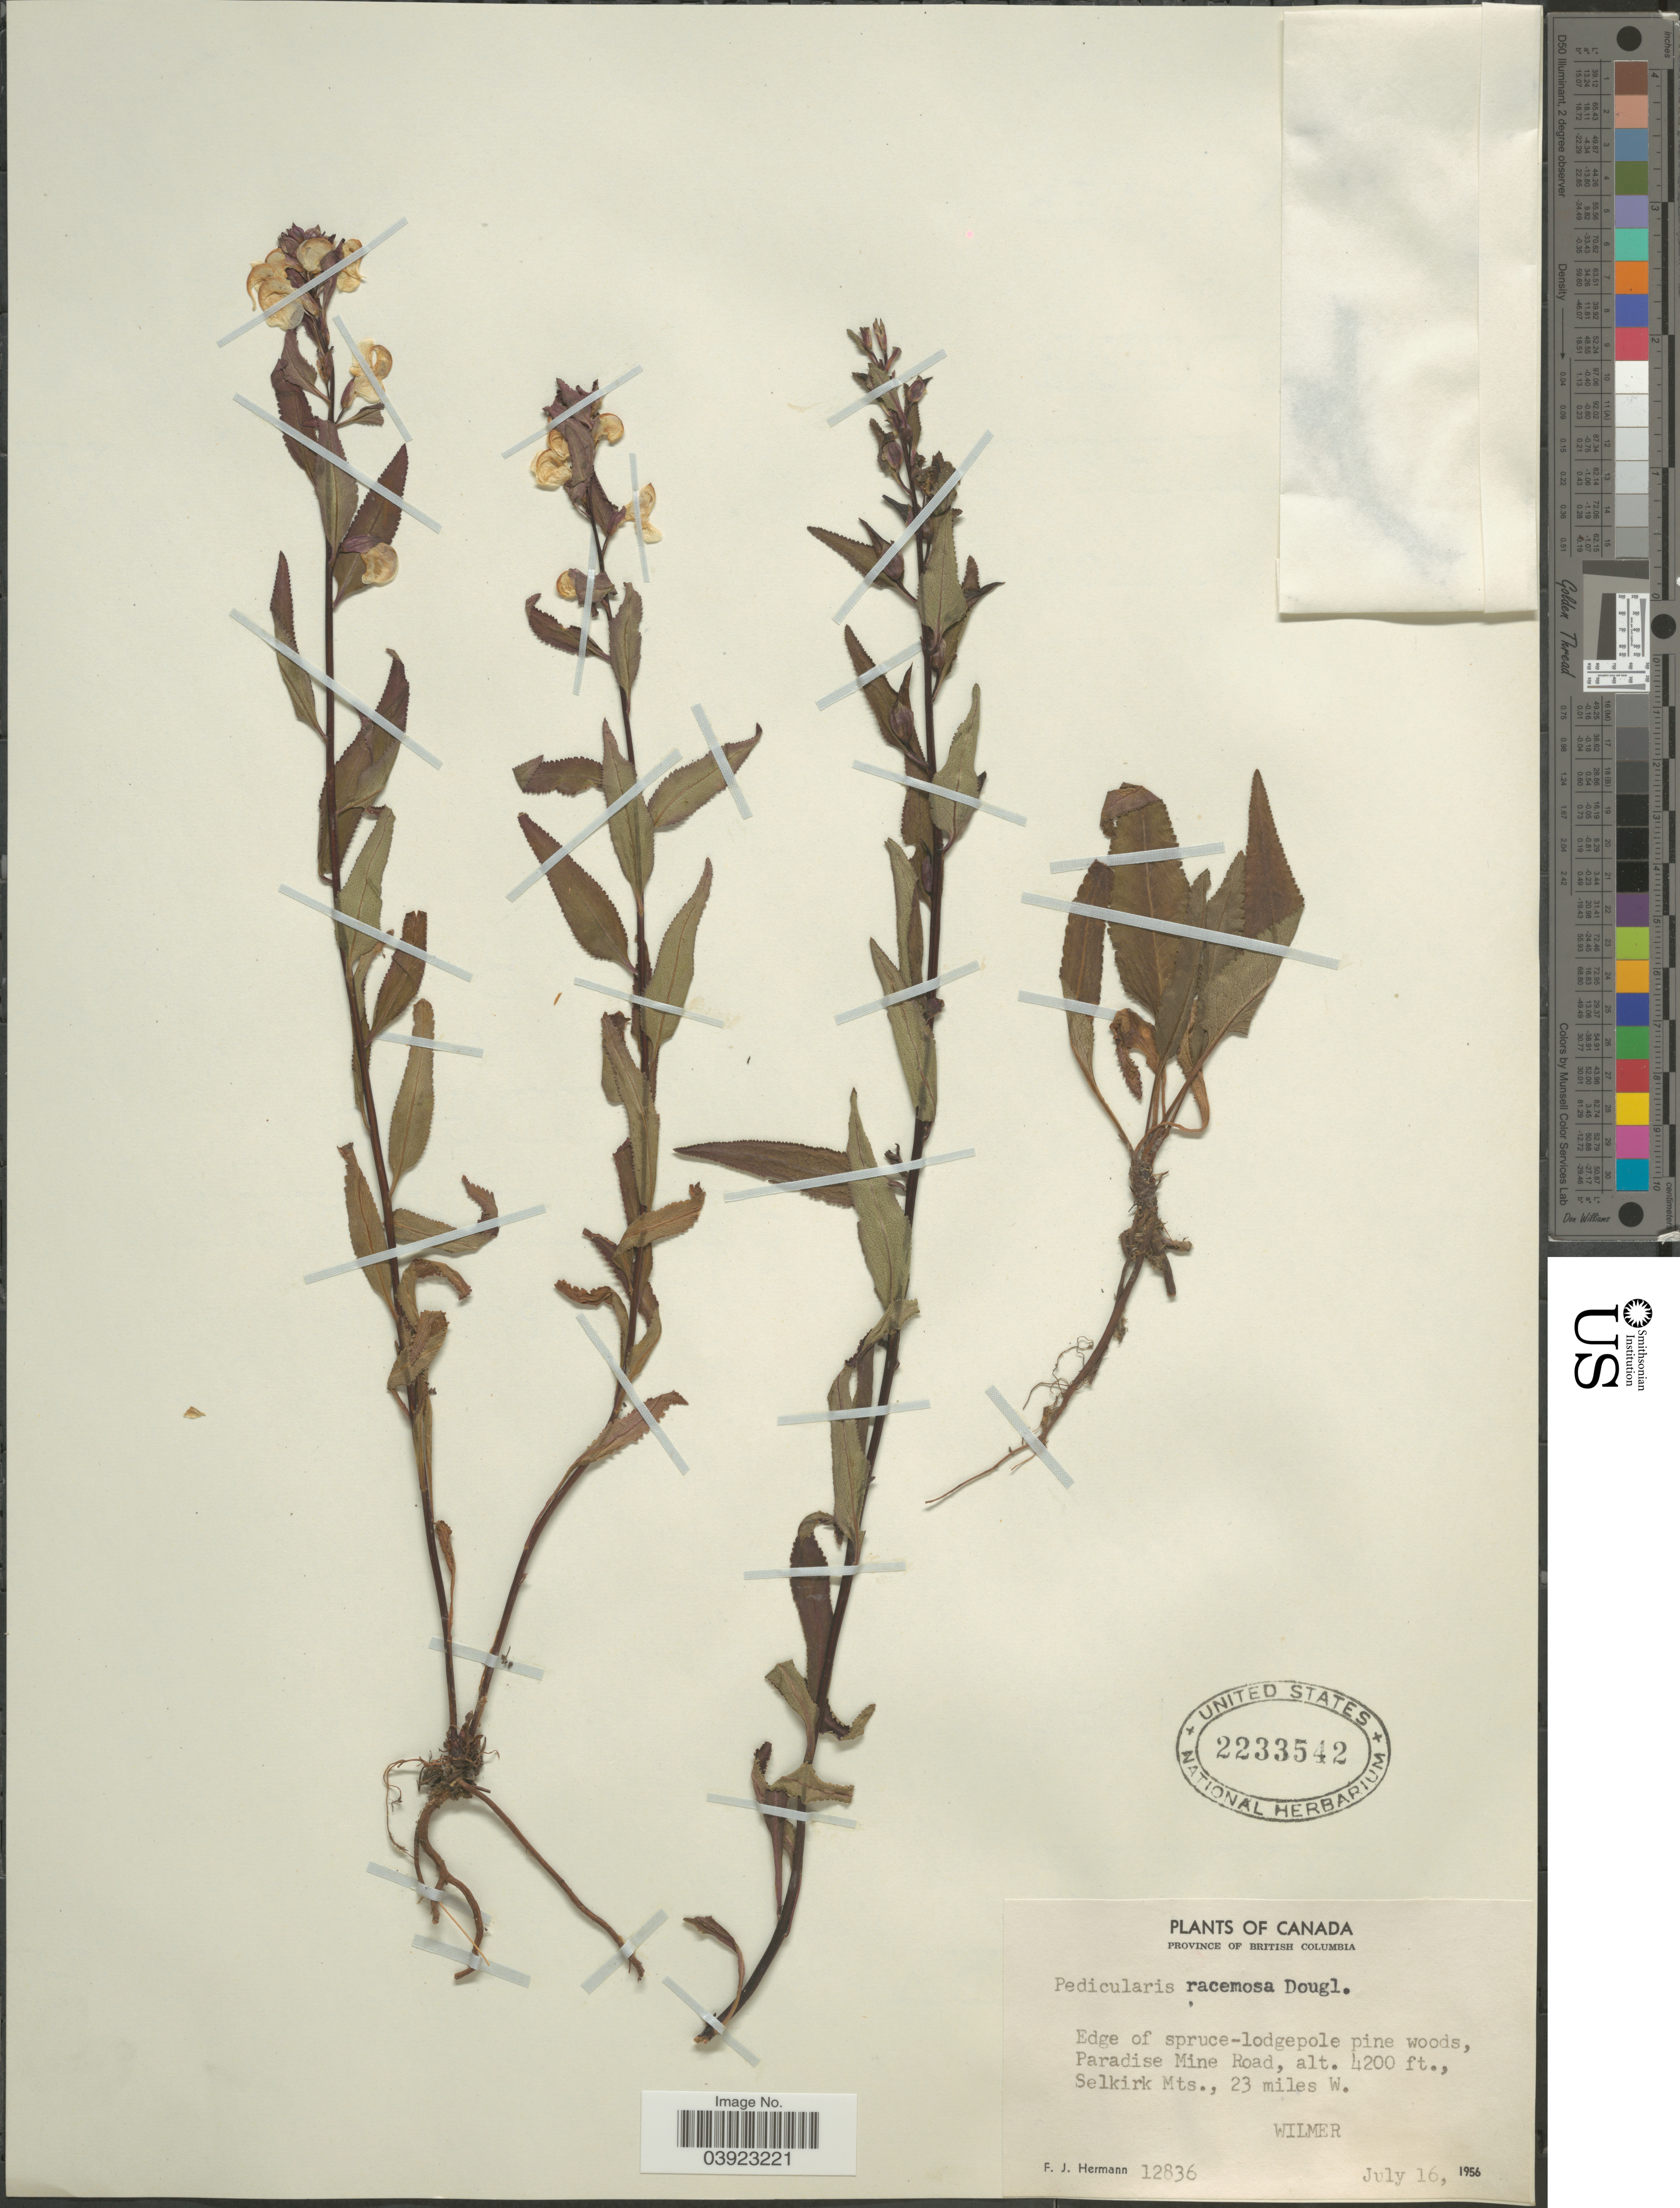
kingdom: Plantae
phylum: Tracheophyta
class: Magnoliopsida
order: Lamiales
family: Orobanchaceae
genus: Pedicularis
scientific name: Pedicularis racemosa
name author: Douglas ex Benth.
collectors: F. J. Hermann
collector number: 12836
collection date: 1956-07-16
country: Canada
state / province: British Columbia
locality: Edge of spruce-lodgepole pine woods, Pardise Mine Road, Selkirk Mts., 23 miles W. Wilmer.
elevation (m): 1280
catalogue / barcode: US 2233542